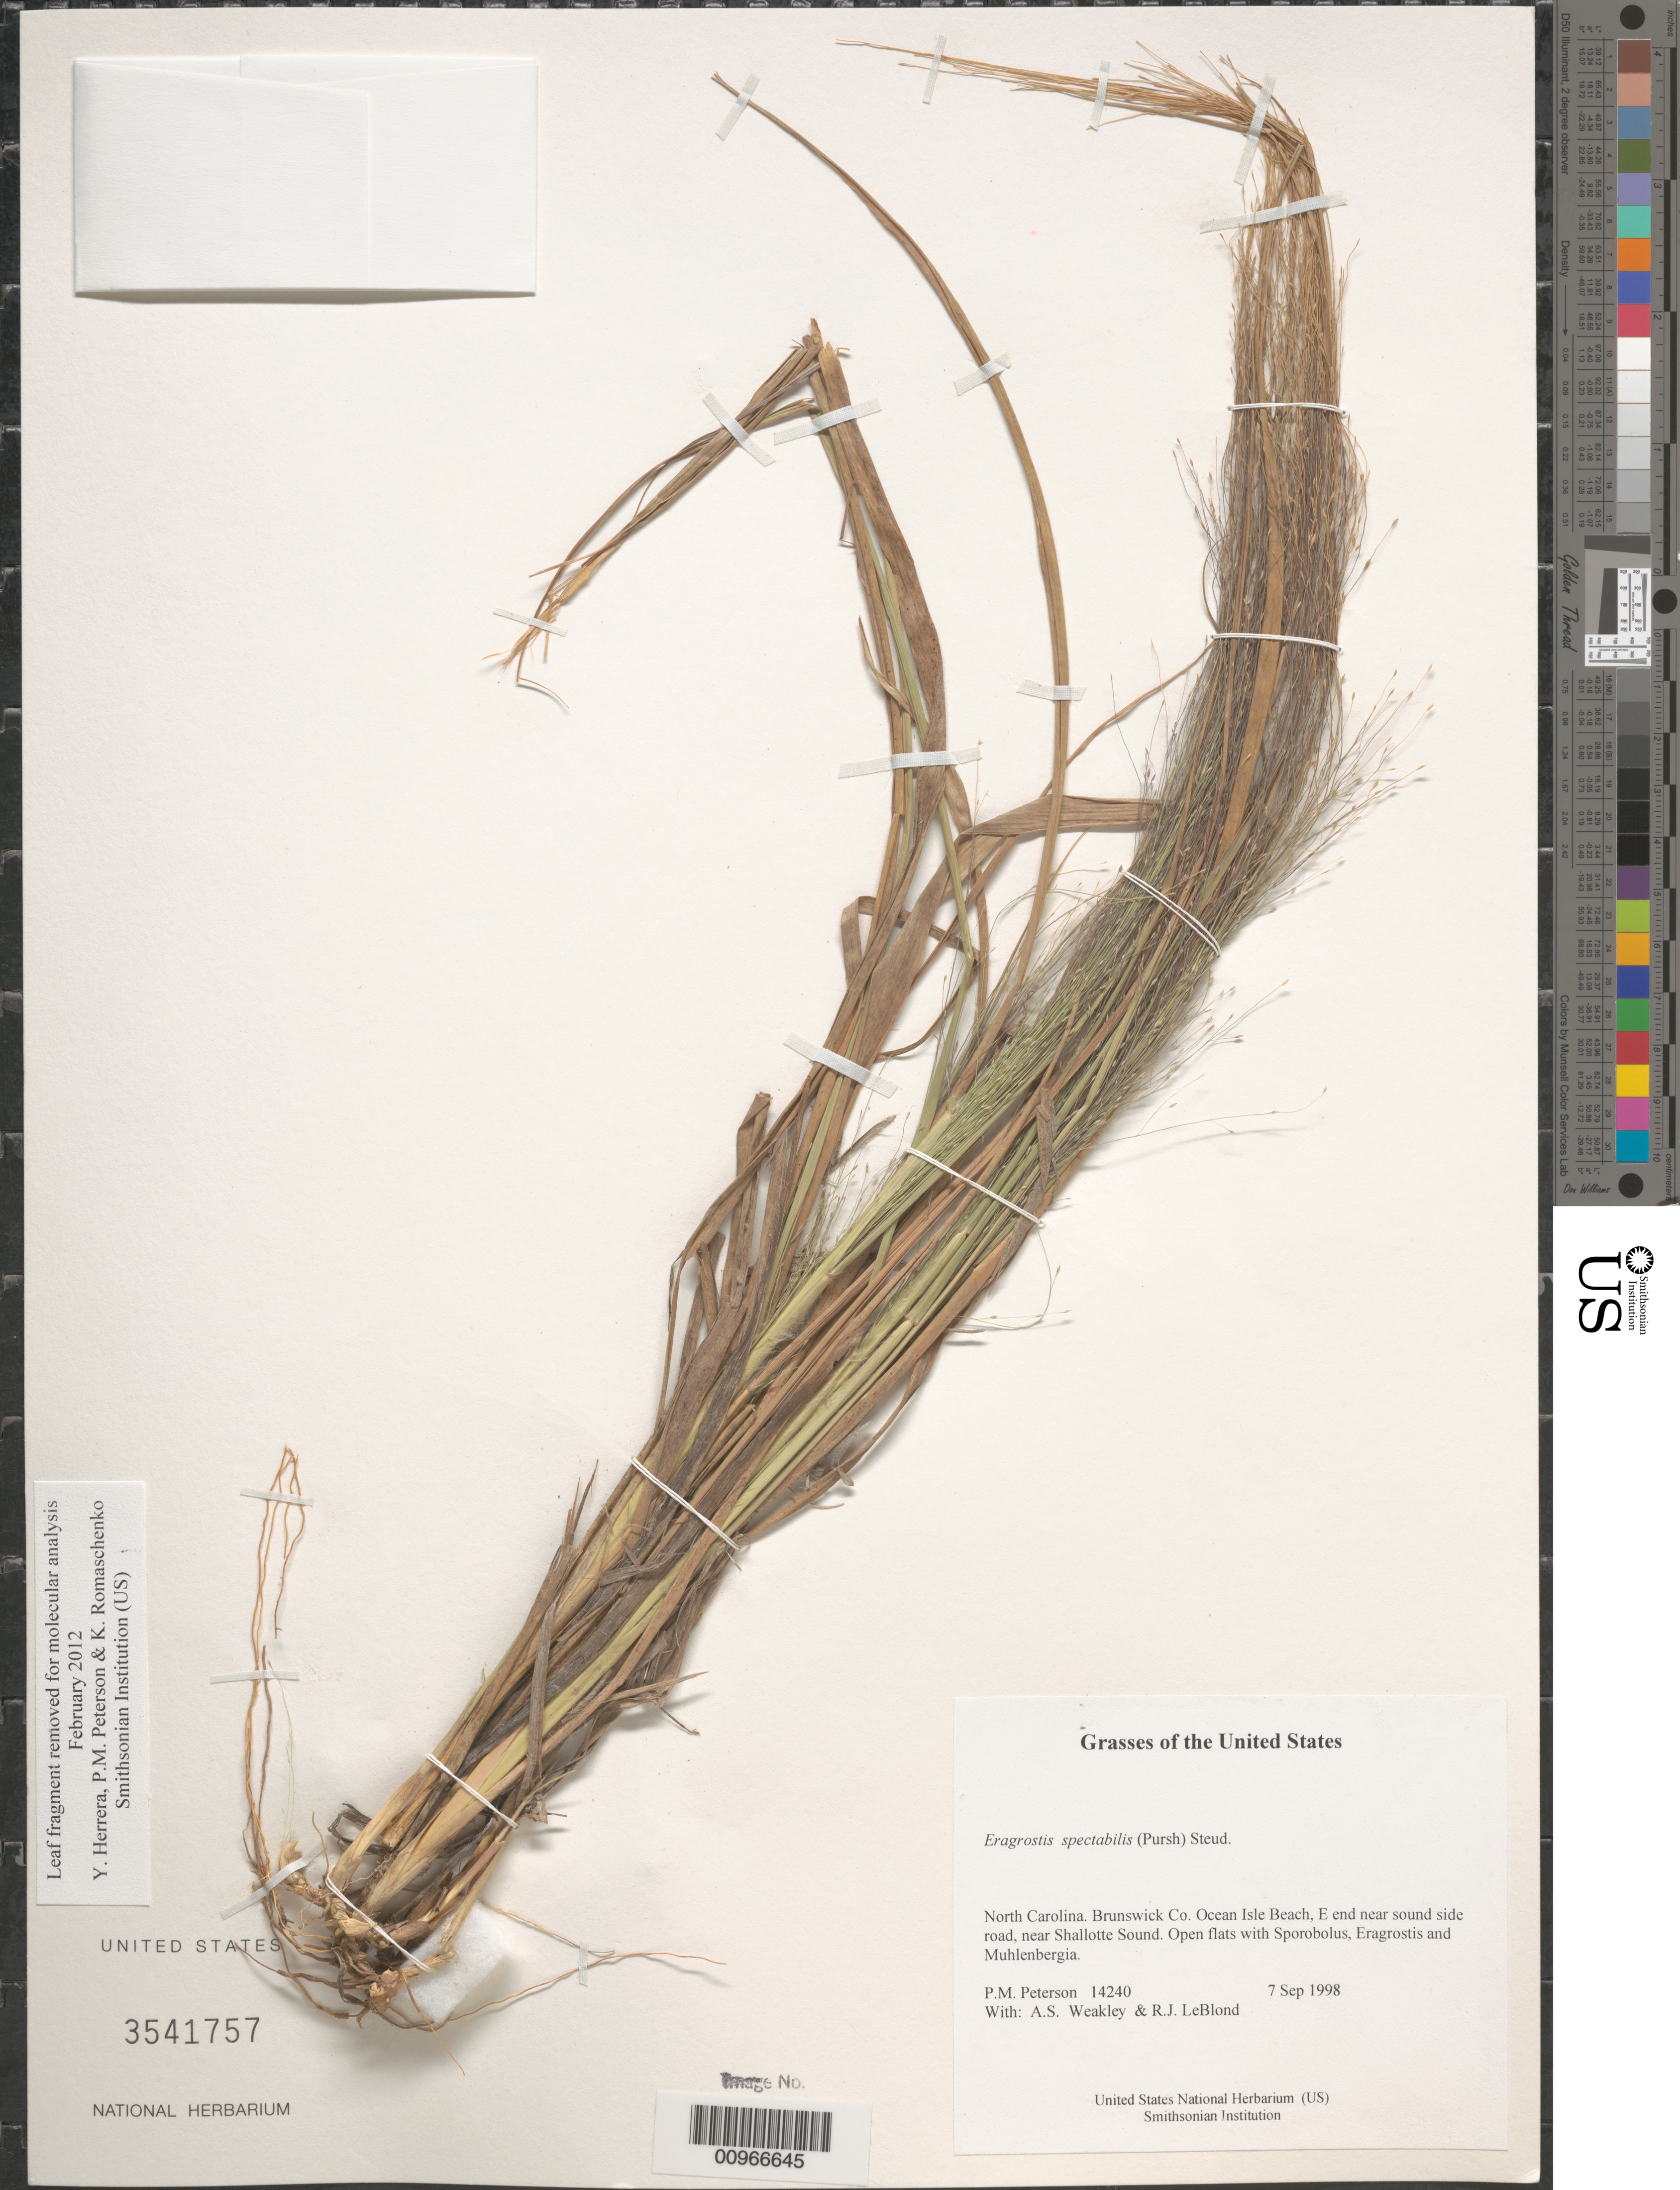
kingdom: Plantae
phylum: Tracheophyta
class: Liliopsida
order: Poales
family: Poaceae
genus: Eragrostis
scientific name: Eragrostis spectabilis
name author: (Pursh) Steud.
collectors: P. M. Peterson, A. S. Weakley & R. J. LeBlond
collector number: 14240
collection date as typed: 07 Sep 1998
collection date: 1998-09-07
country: United States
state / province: North Carolina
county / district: Brunswick Co.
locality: Ocean Isle Beach, E end near sound side road, near Shallotte Sound.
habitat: Open flats with Sporobolus, Eragrostis and Muhlenbergia.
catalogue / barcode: US 3541757